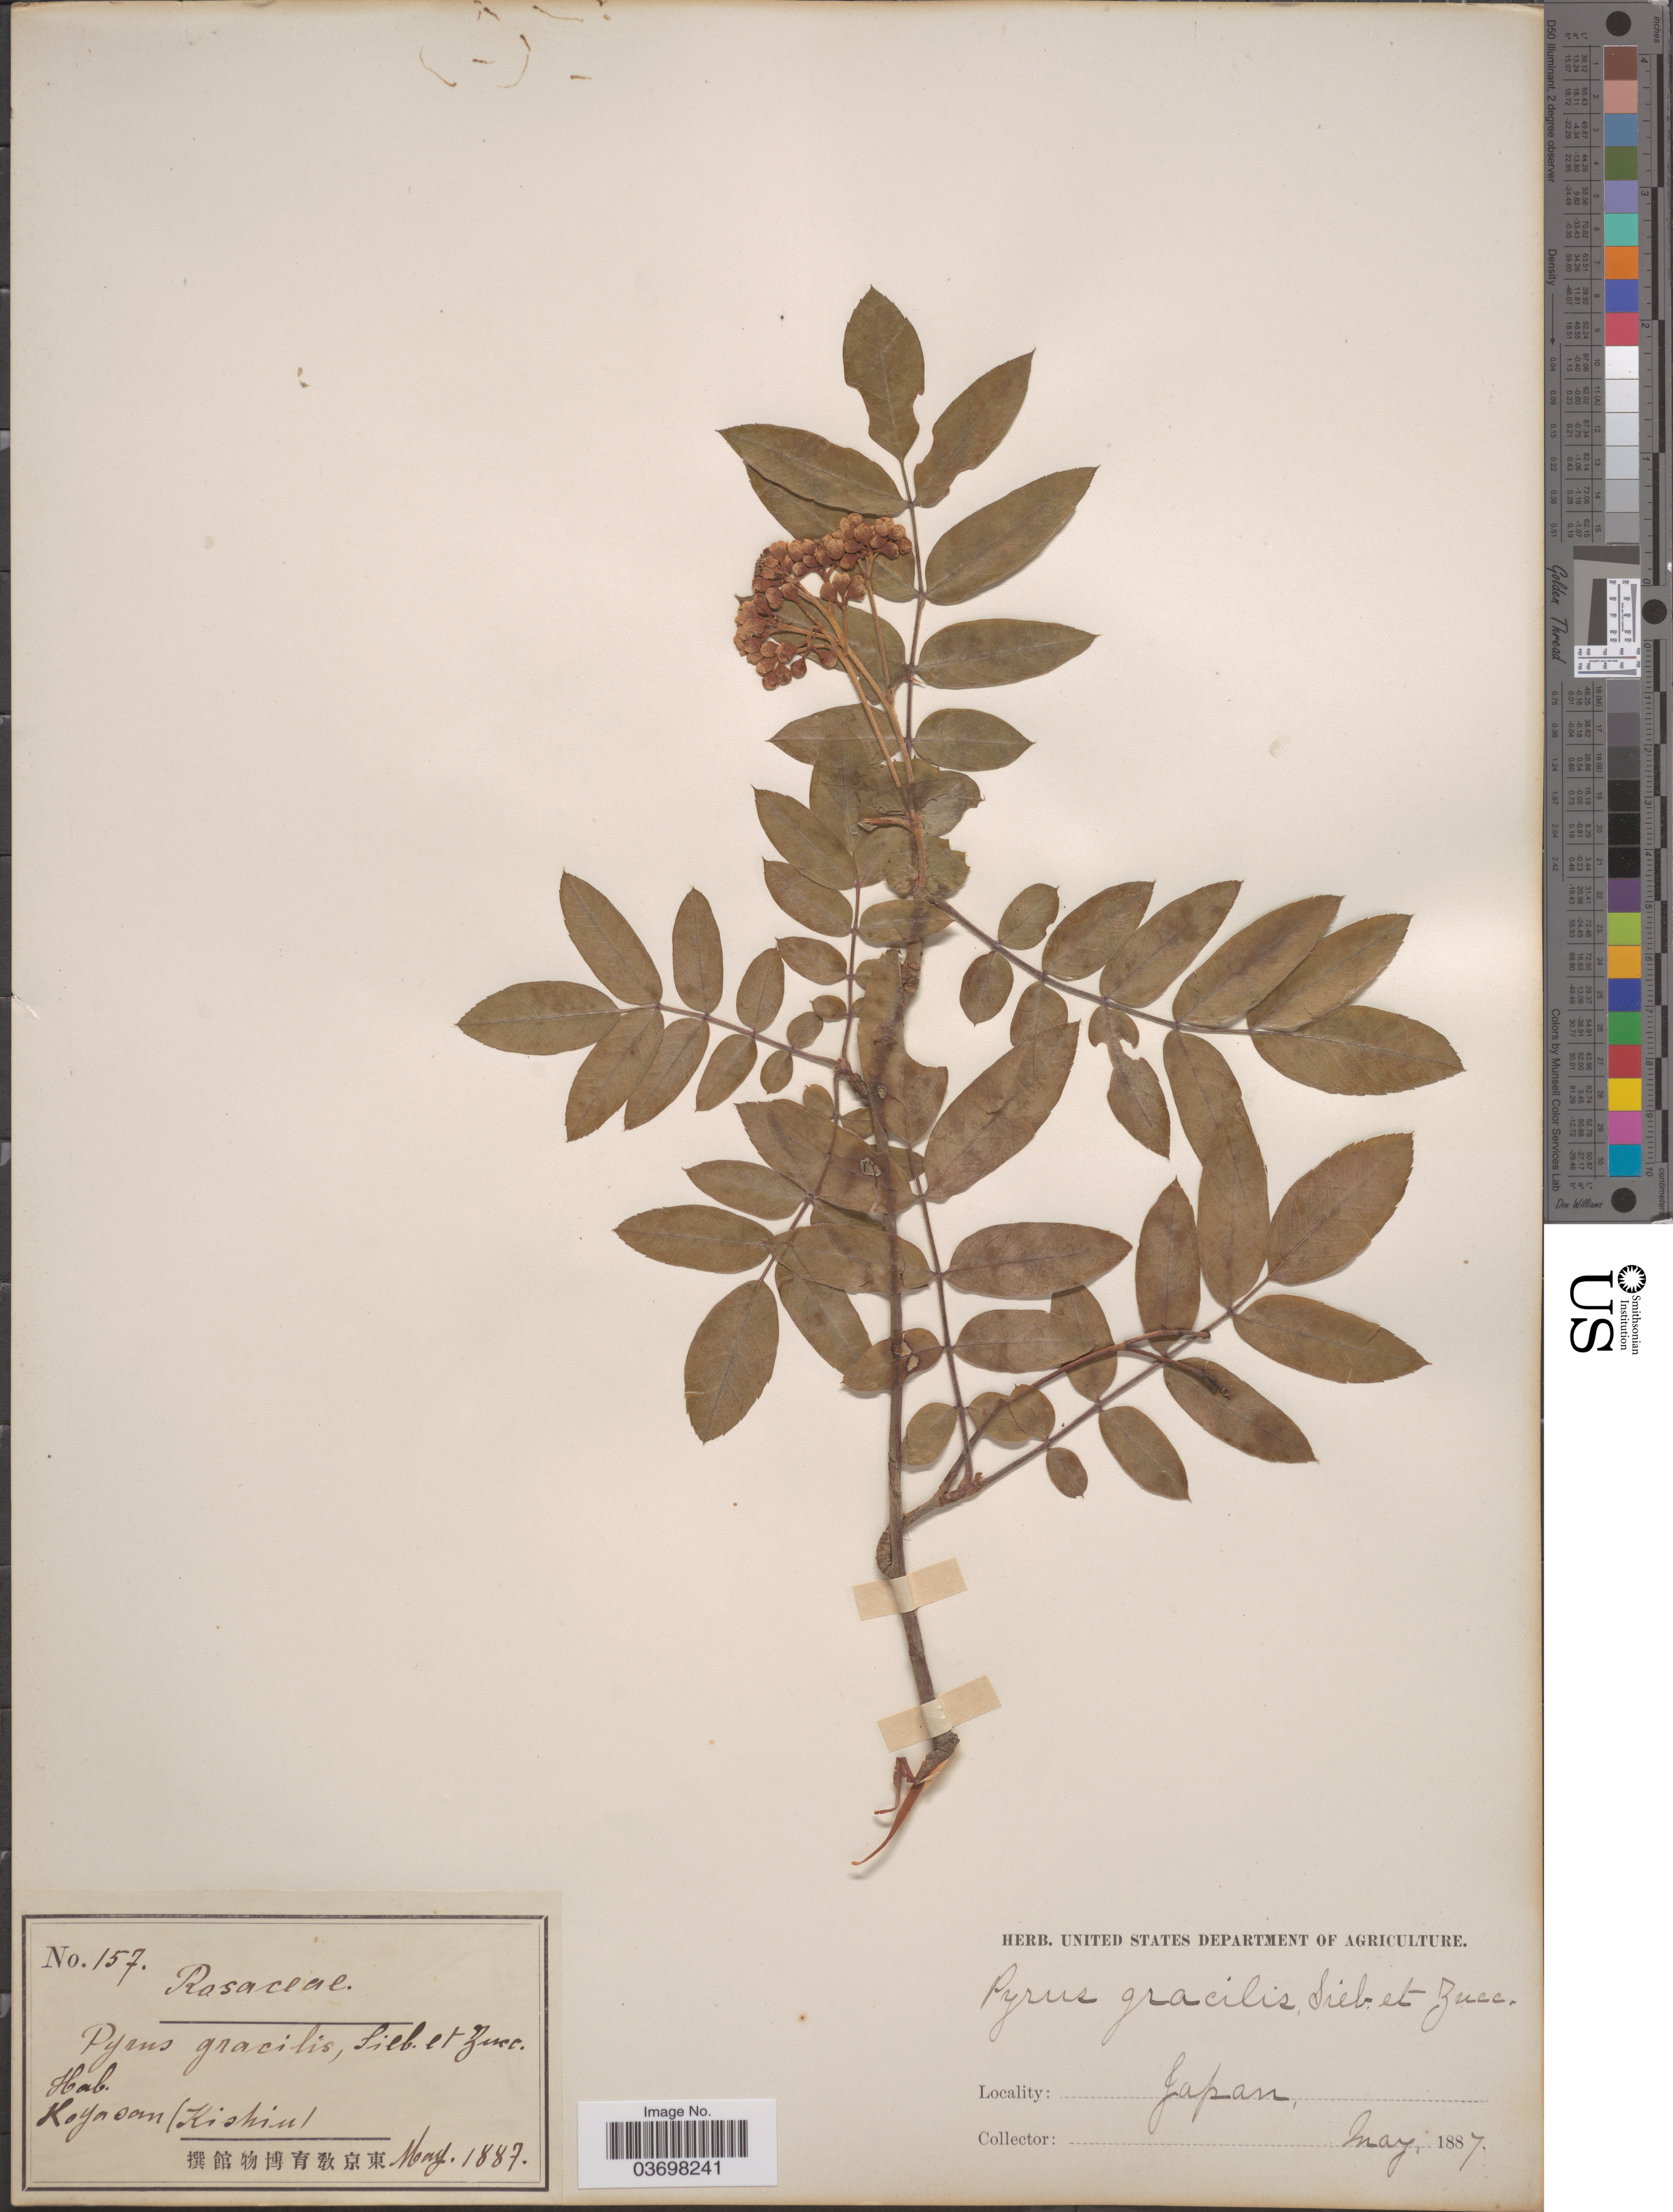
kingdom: Plantae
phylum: Tracheophyta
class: Magnoliopsida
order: Rosales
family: Rosaceae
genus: Sorbus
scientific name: Sorbus gracilis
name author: (Siebold & Zucc.) K. Koch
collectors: Facchini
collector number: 157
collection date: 1887-05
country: Japan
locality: Koyasan (Kishiu).